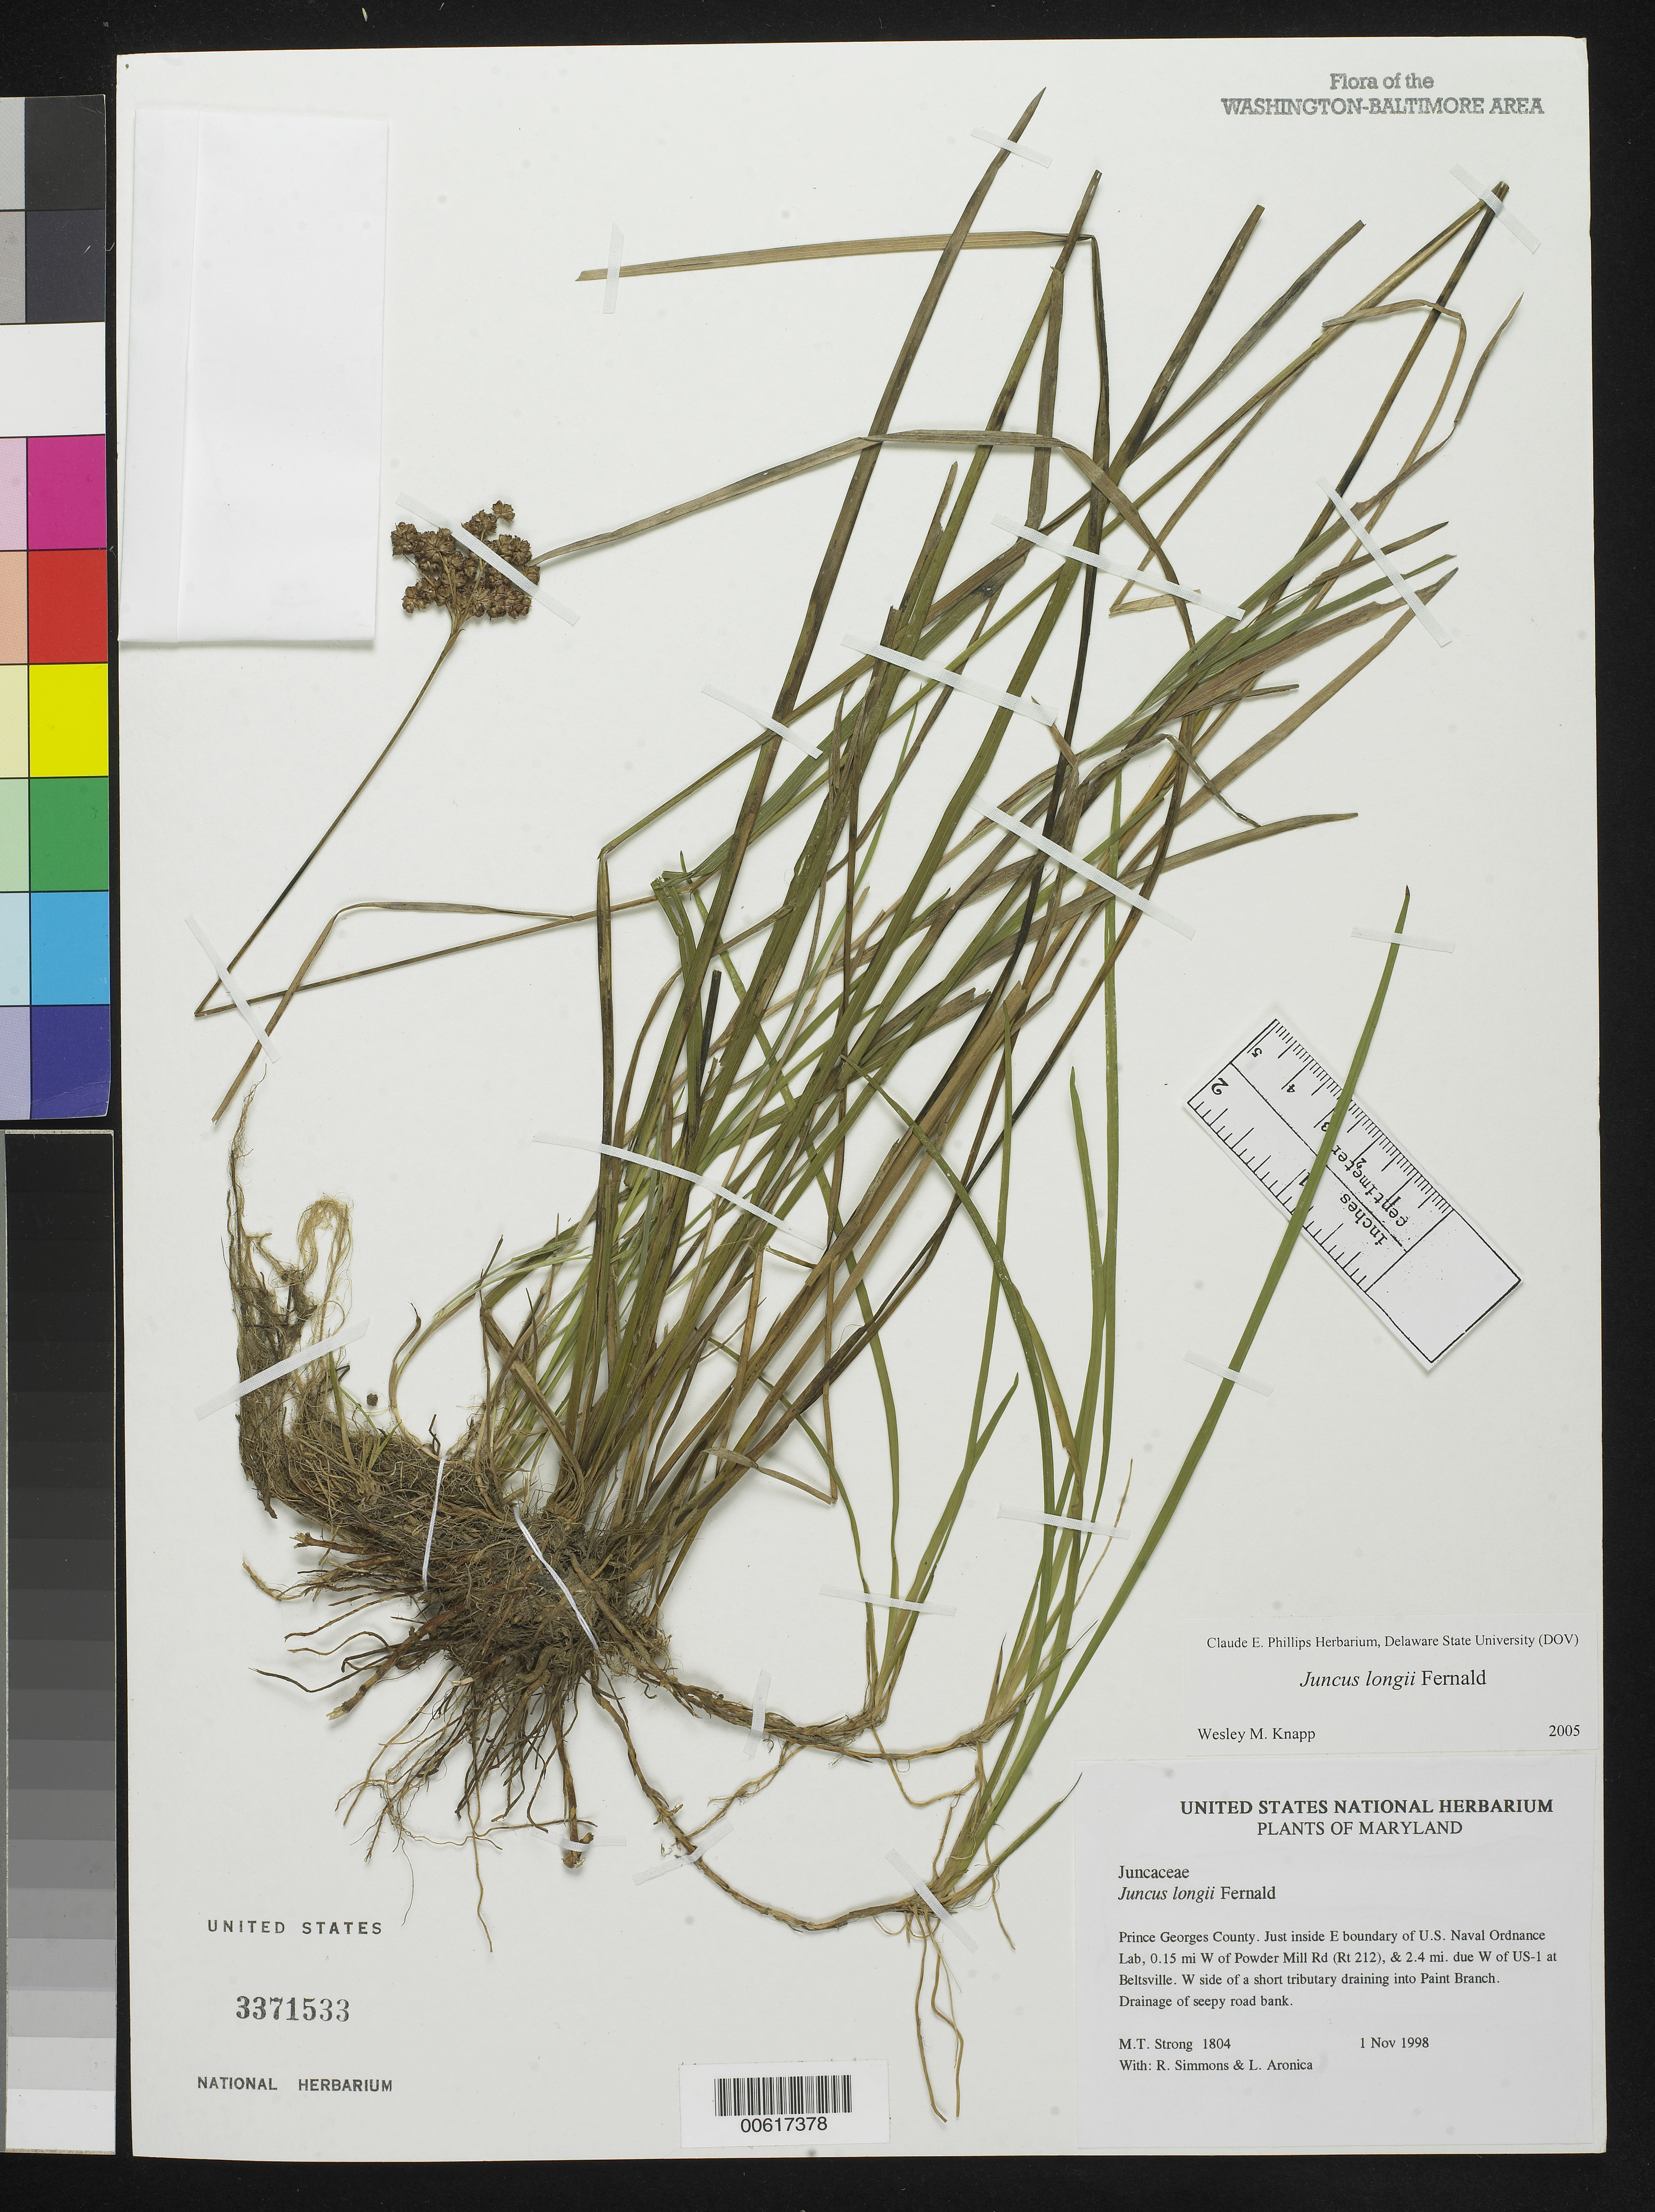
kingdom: Plantae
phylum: Tracheophyta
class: Liliopsida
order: Poales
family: Juncaceae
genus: Juncus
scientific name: Juncus longii Fernald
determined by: Knapp, W. M.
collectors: M. T. Strong, R. Simmons & L. Aronica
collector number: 1804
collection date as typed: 01 Nov 1998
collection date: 1998-11-01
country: United States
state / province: Maryland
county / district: Prince George's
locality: Just inside E boundary of U.S. Naval Ordnance Lab, 0.15 mi W of Powder Mill Rd (Rt 212), & 2.4 mi. due W of US-1 at Beltsville.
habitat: W side of a short tributary draining into Paint Branch. Drainage of seepy road bank.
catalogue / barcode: US 3371533